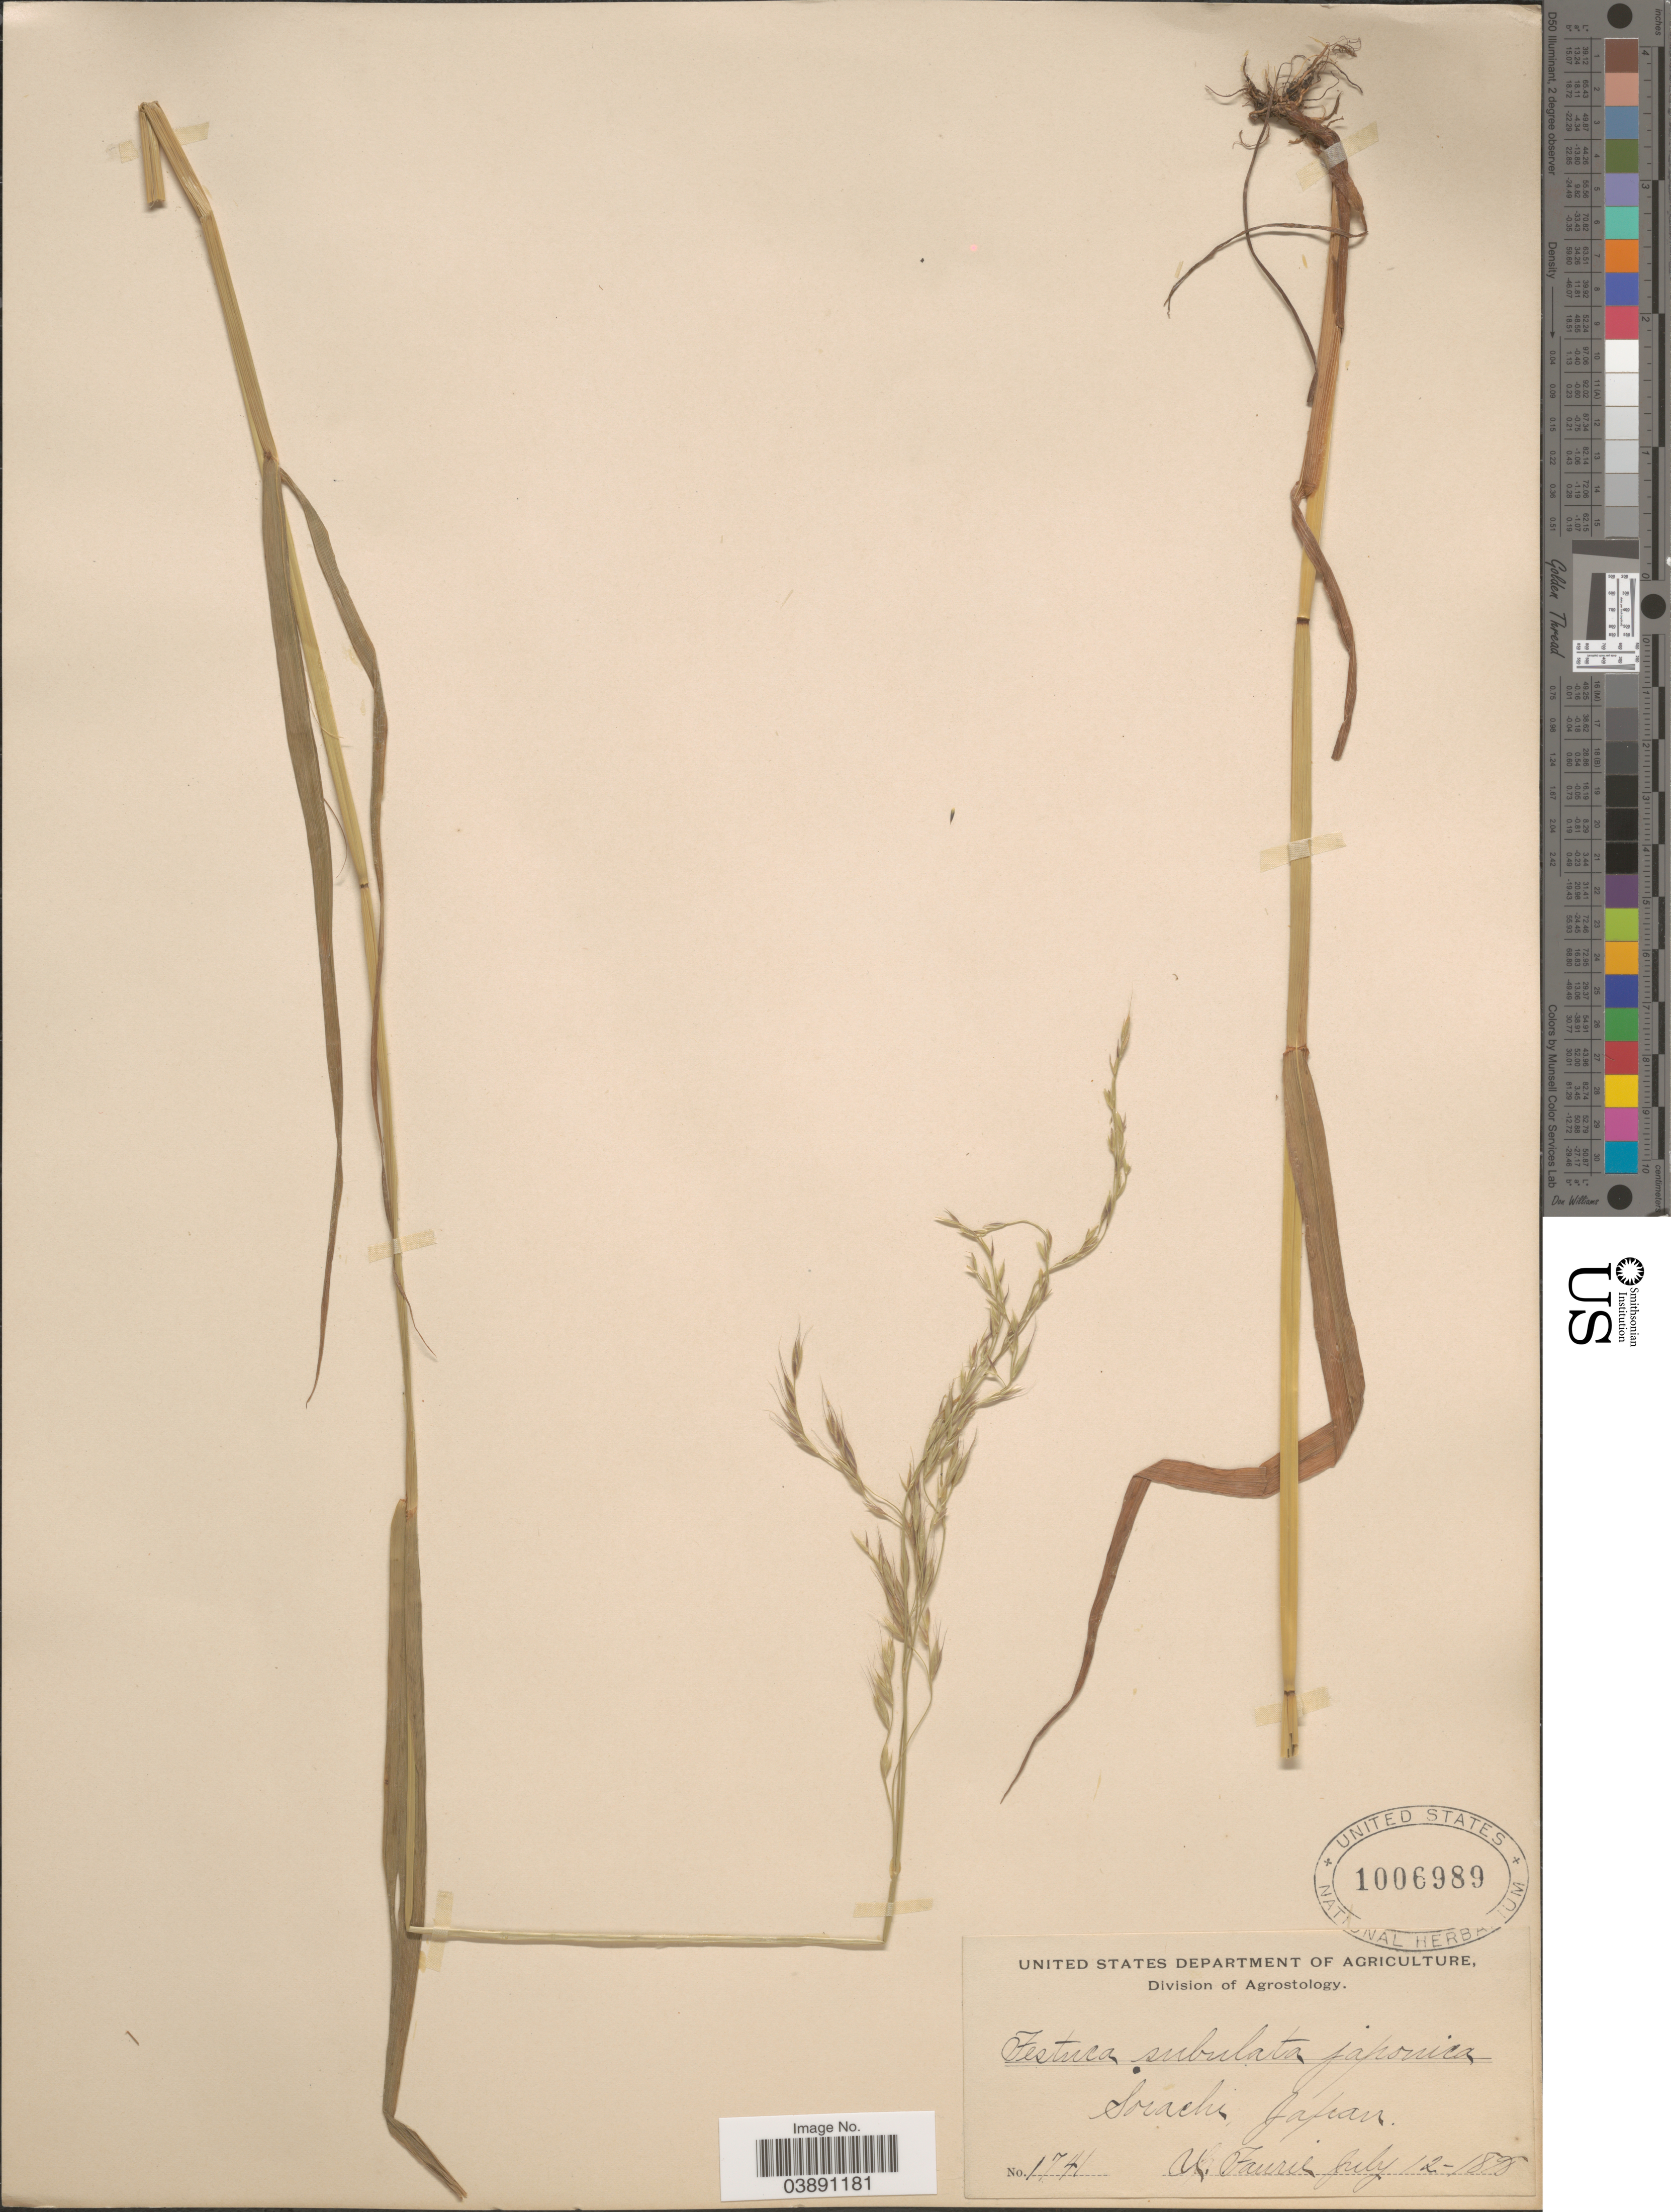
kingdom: Plantae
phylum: Tracheophyta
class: Liliopsida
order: Poales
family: Poaceae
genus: Festuca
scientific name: Festuca subulata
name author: Trin.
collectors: U. Faurie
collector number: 1741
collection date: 1898-07-12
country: Japan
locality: Sorachi.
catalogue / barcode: US 1006989